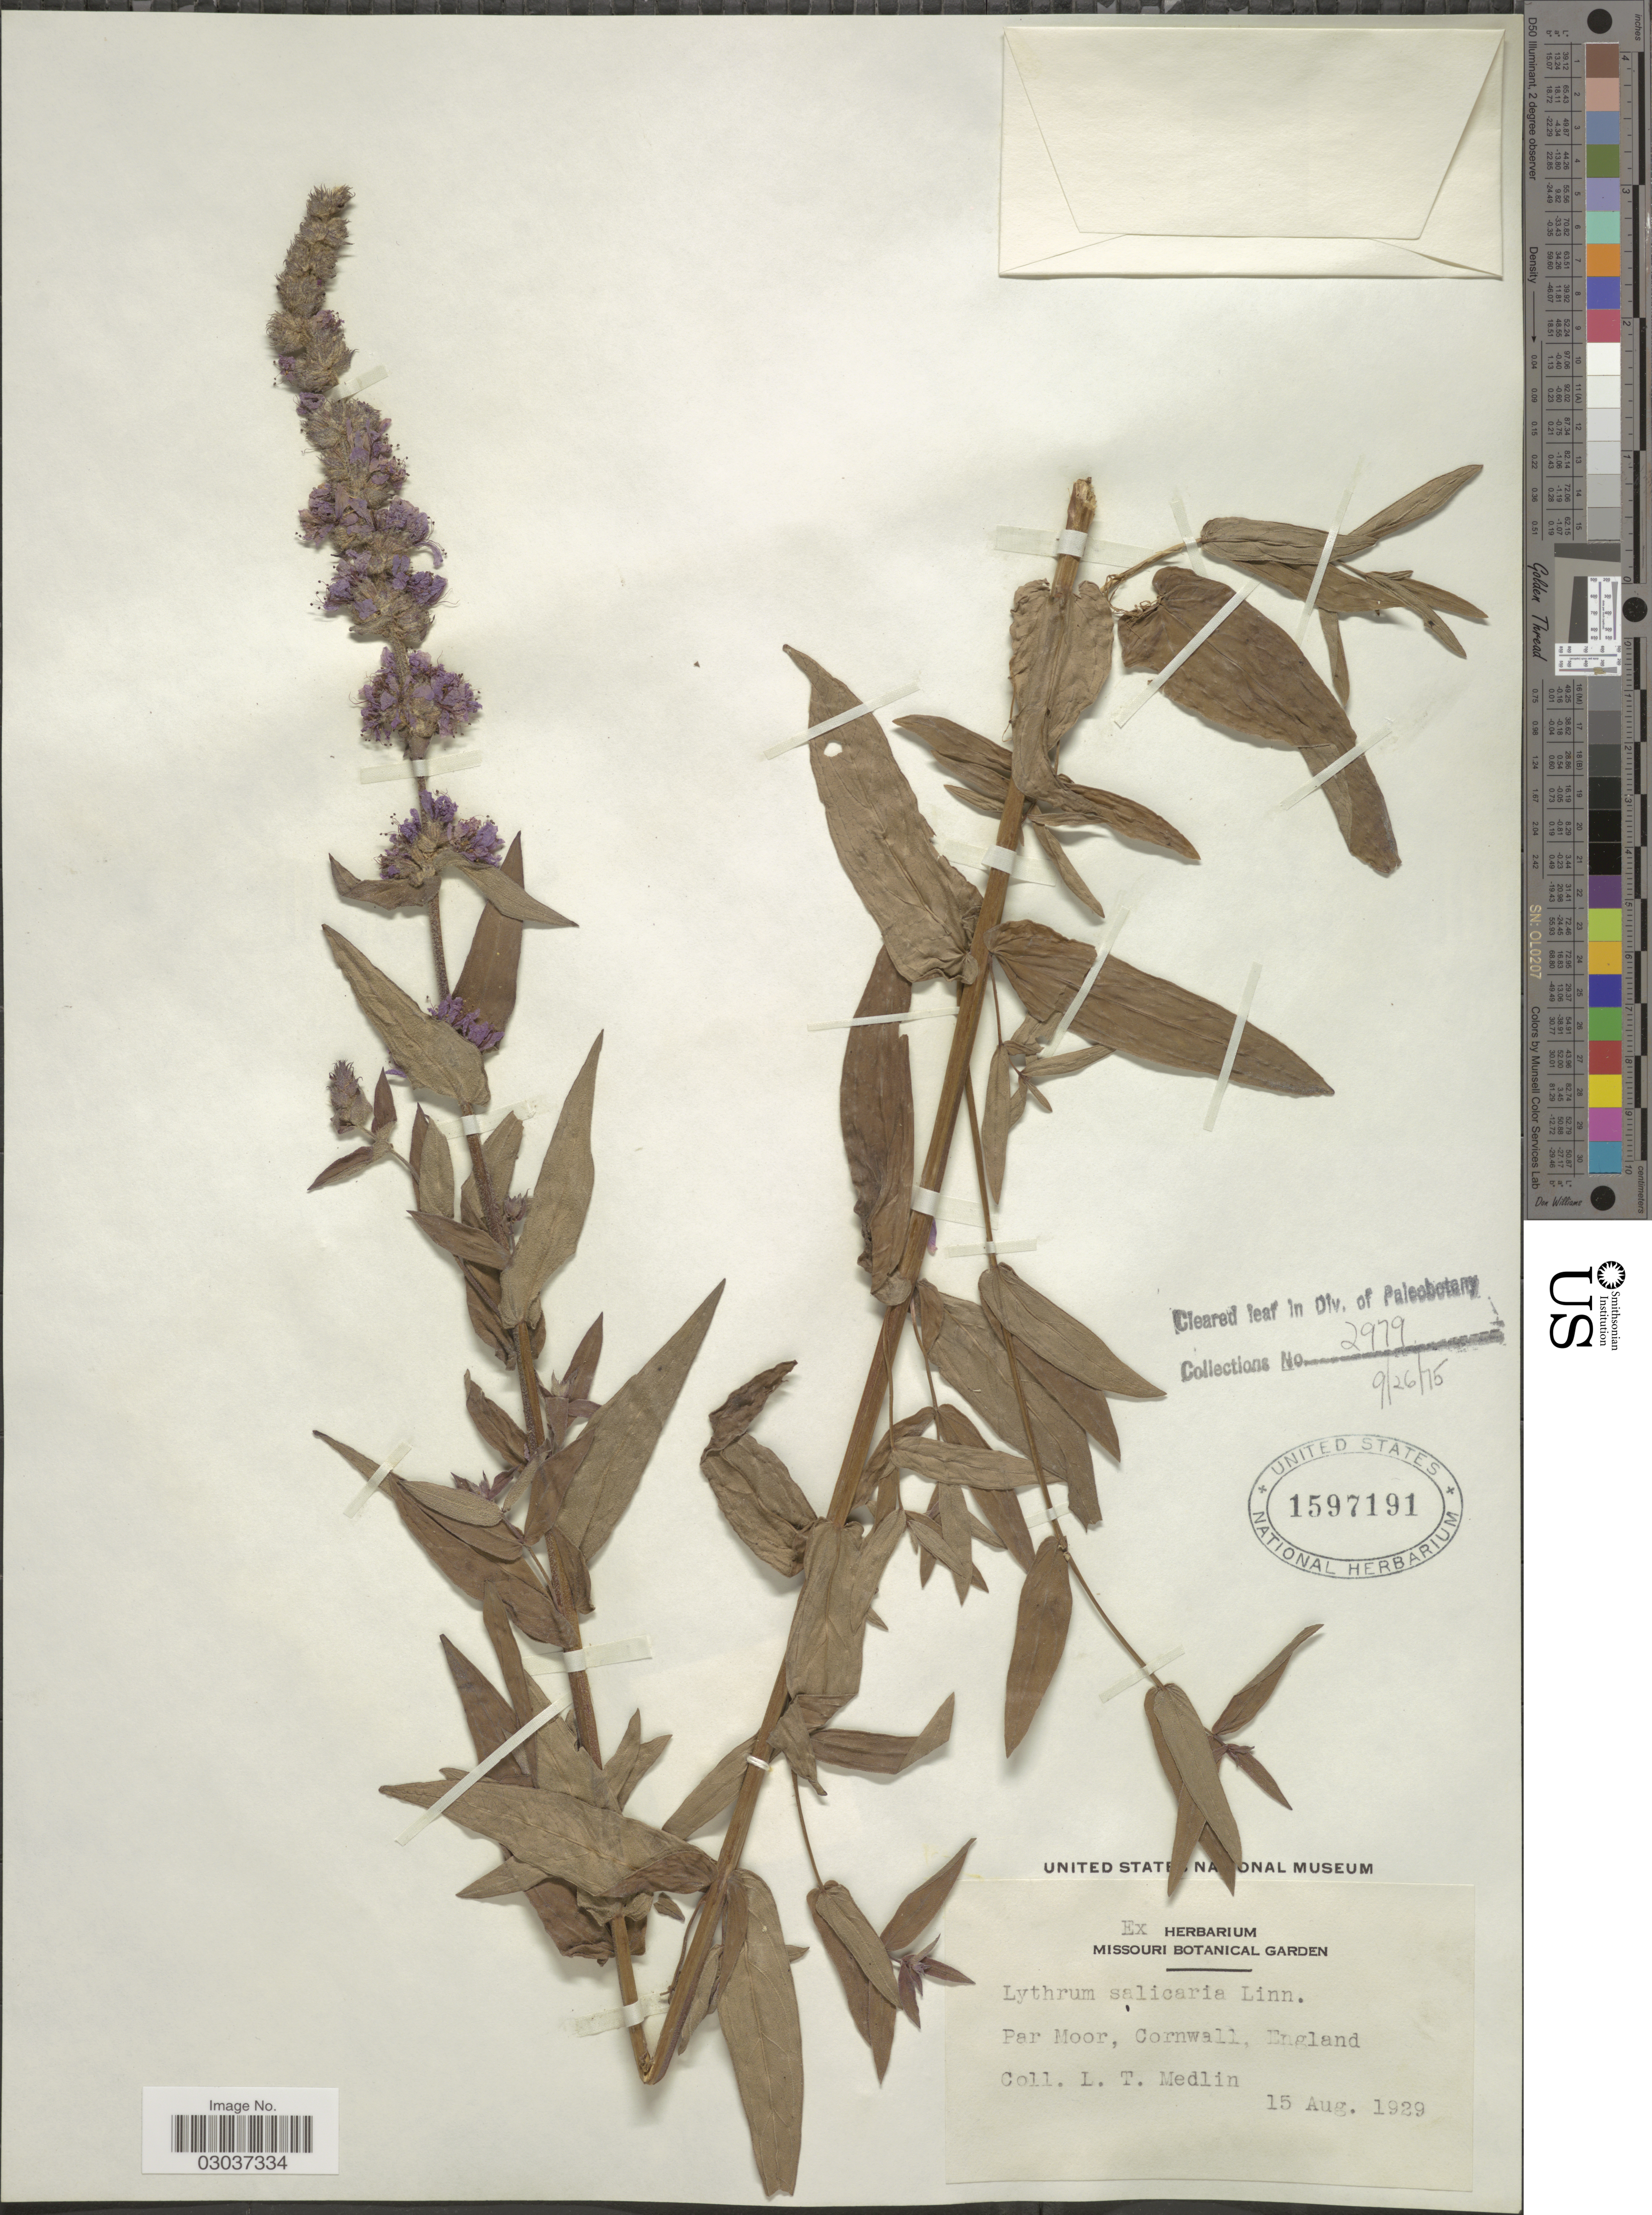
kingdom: Plantae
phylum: Tracheophyta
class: Magnoliopsida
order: Myrtales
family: Lythraceae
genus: Lythrum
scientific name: Lythrum salicaria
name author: L.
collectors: L. Medlin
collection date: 1929-08-15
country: United Kingdom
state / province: England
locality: Par Moor, Cornwall.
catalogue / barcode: US 1597191